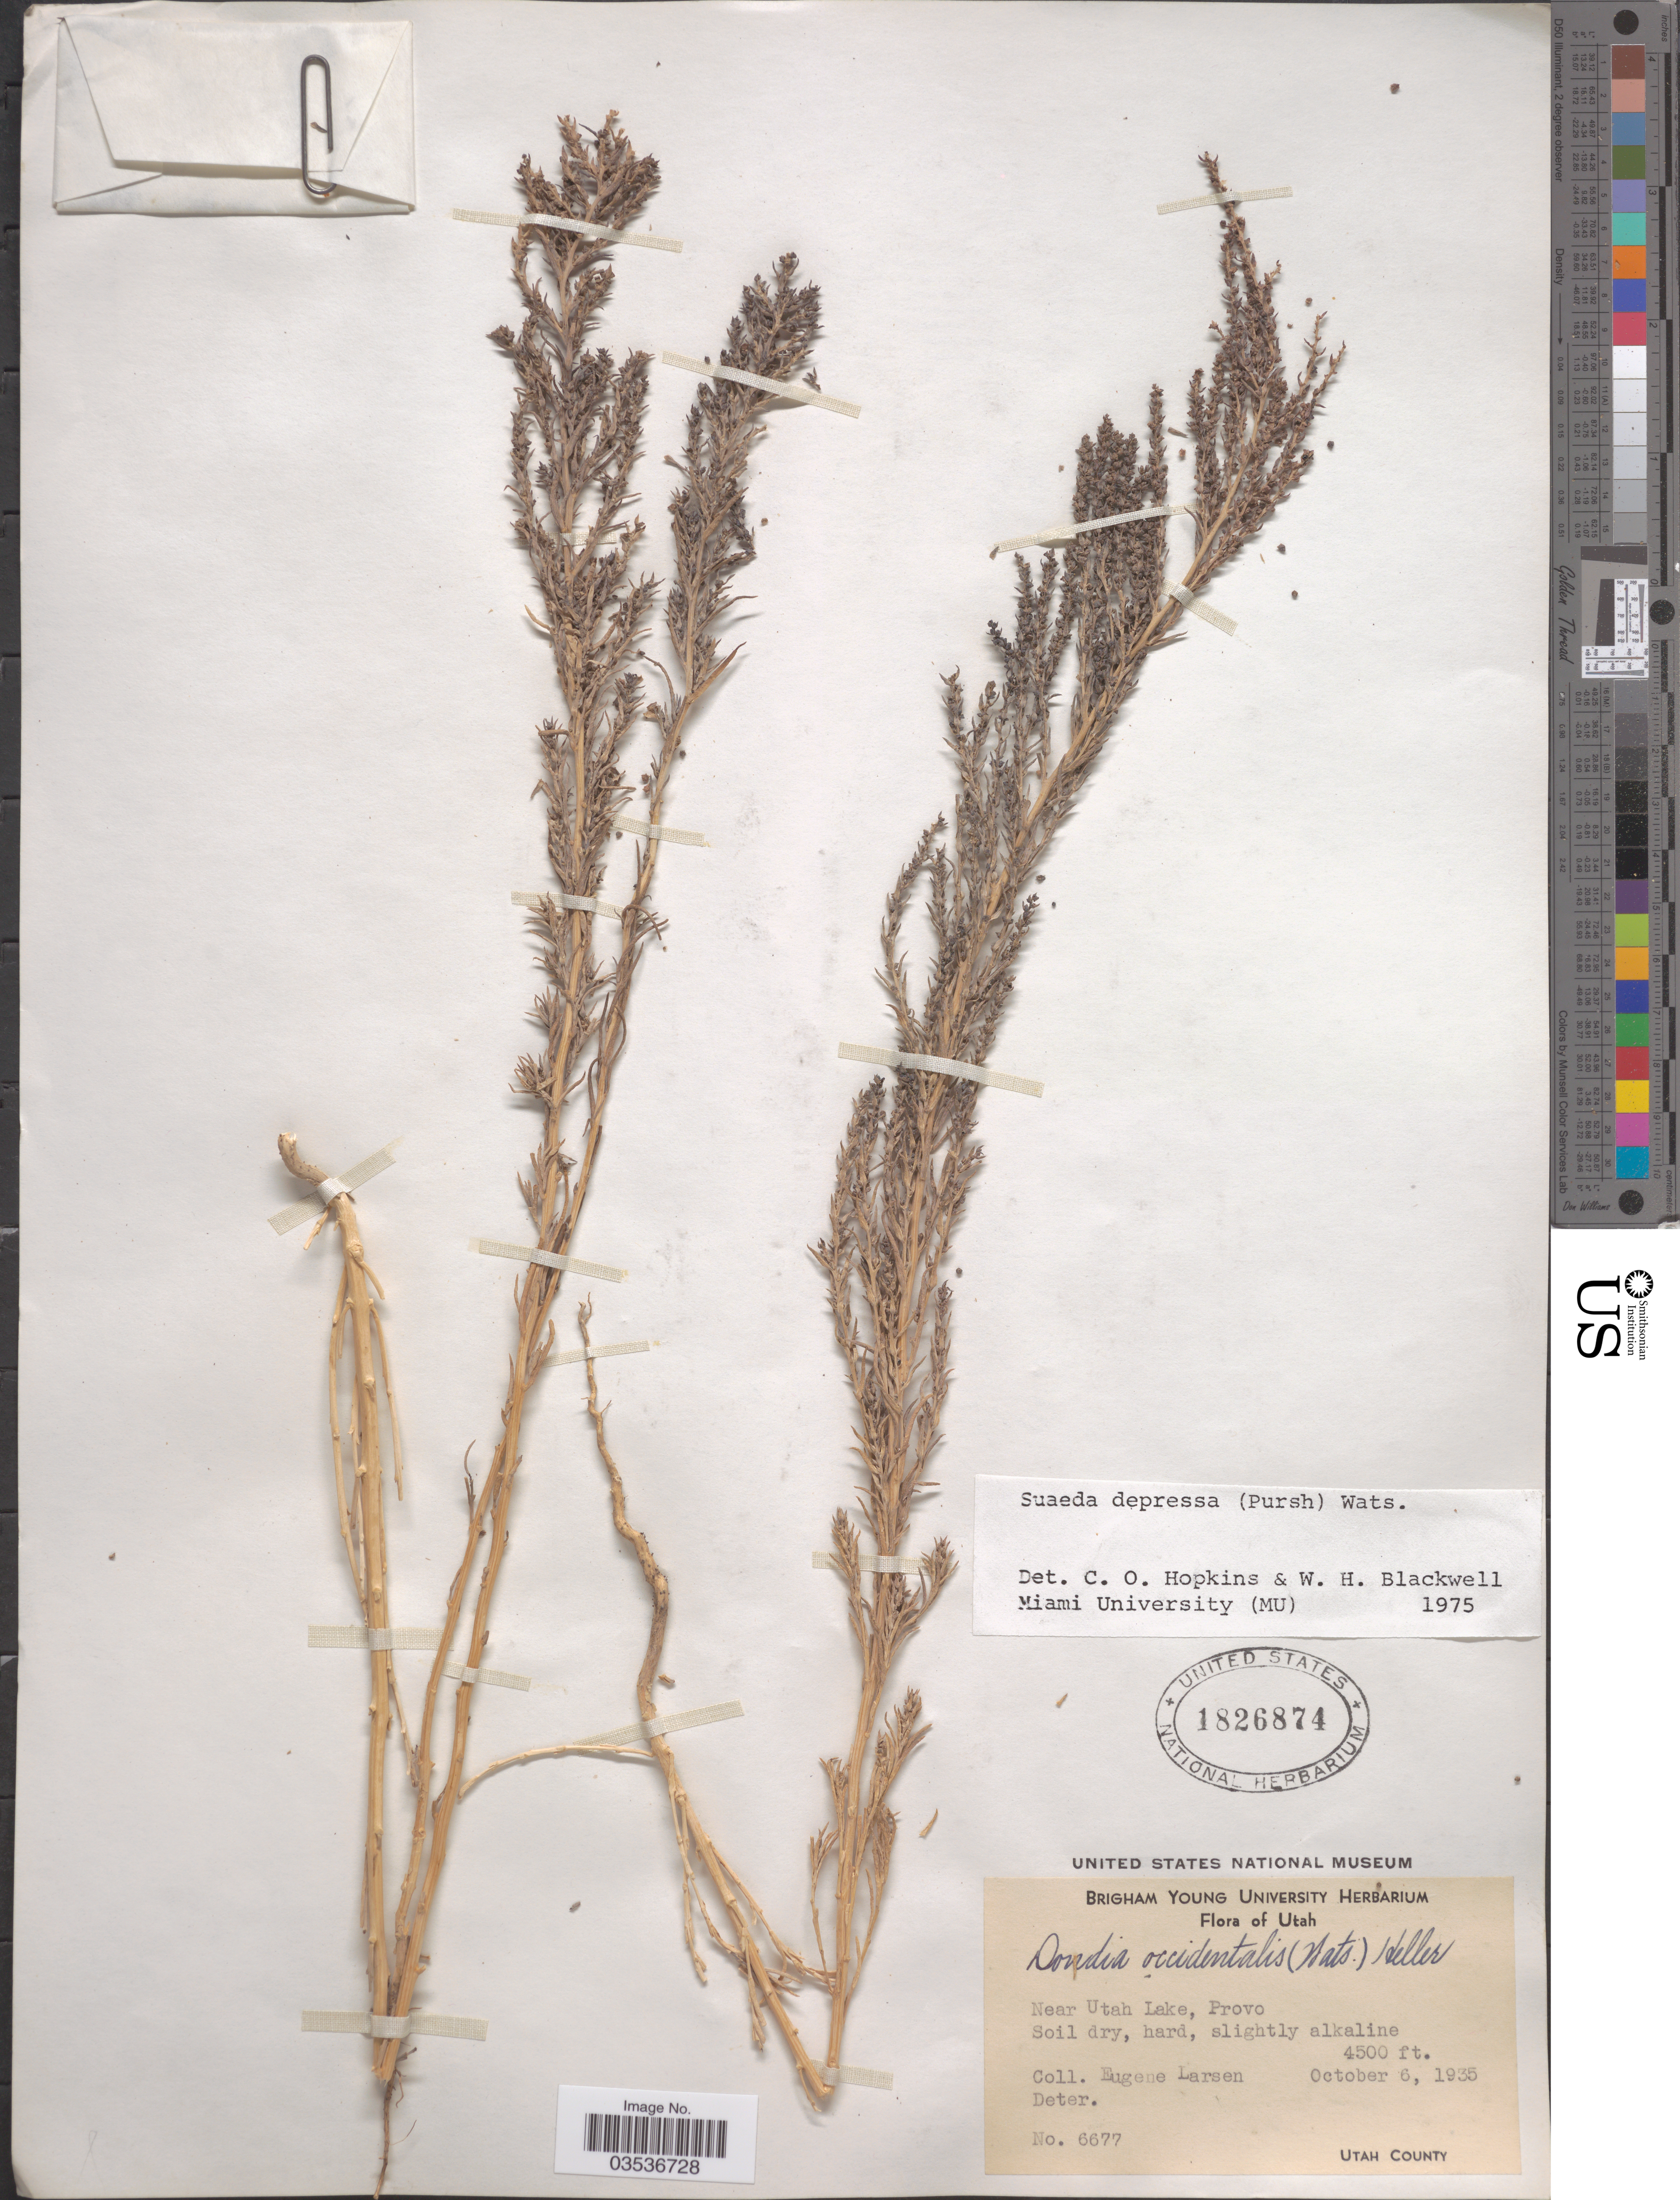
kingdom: Plantae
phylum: Tracheophyta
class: Magnoliopsida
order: Caryophyllales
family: Amaranthaceae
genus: Suaeda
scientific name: Suaeda depressa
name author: (Pursh) S. Watson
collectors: E. Larsen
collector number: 6677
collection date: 1935-10-06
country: United States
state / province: Utah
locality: Near Utah Lake, Provo.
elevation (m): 1372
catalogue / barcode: US 1826874